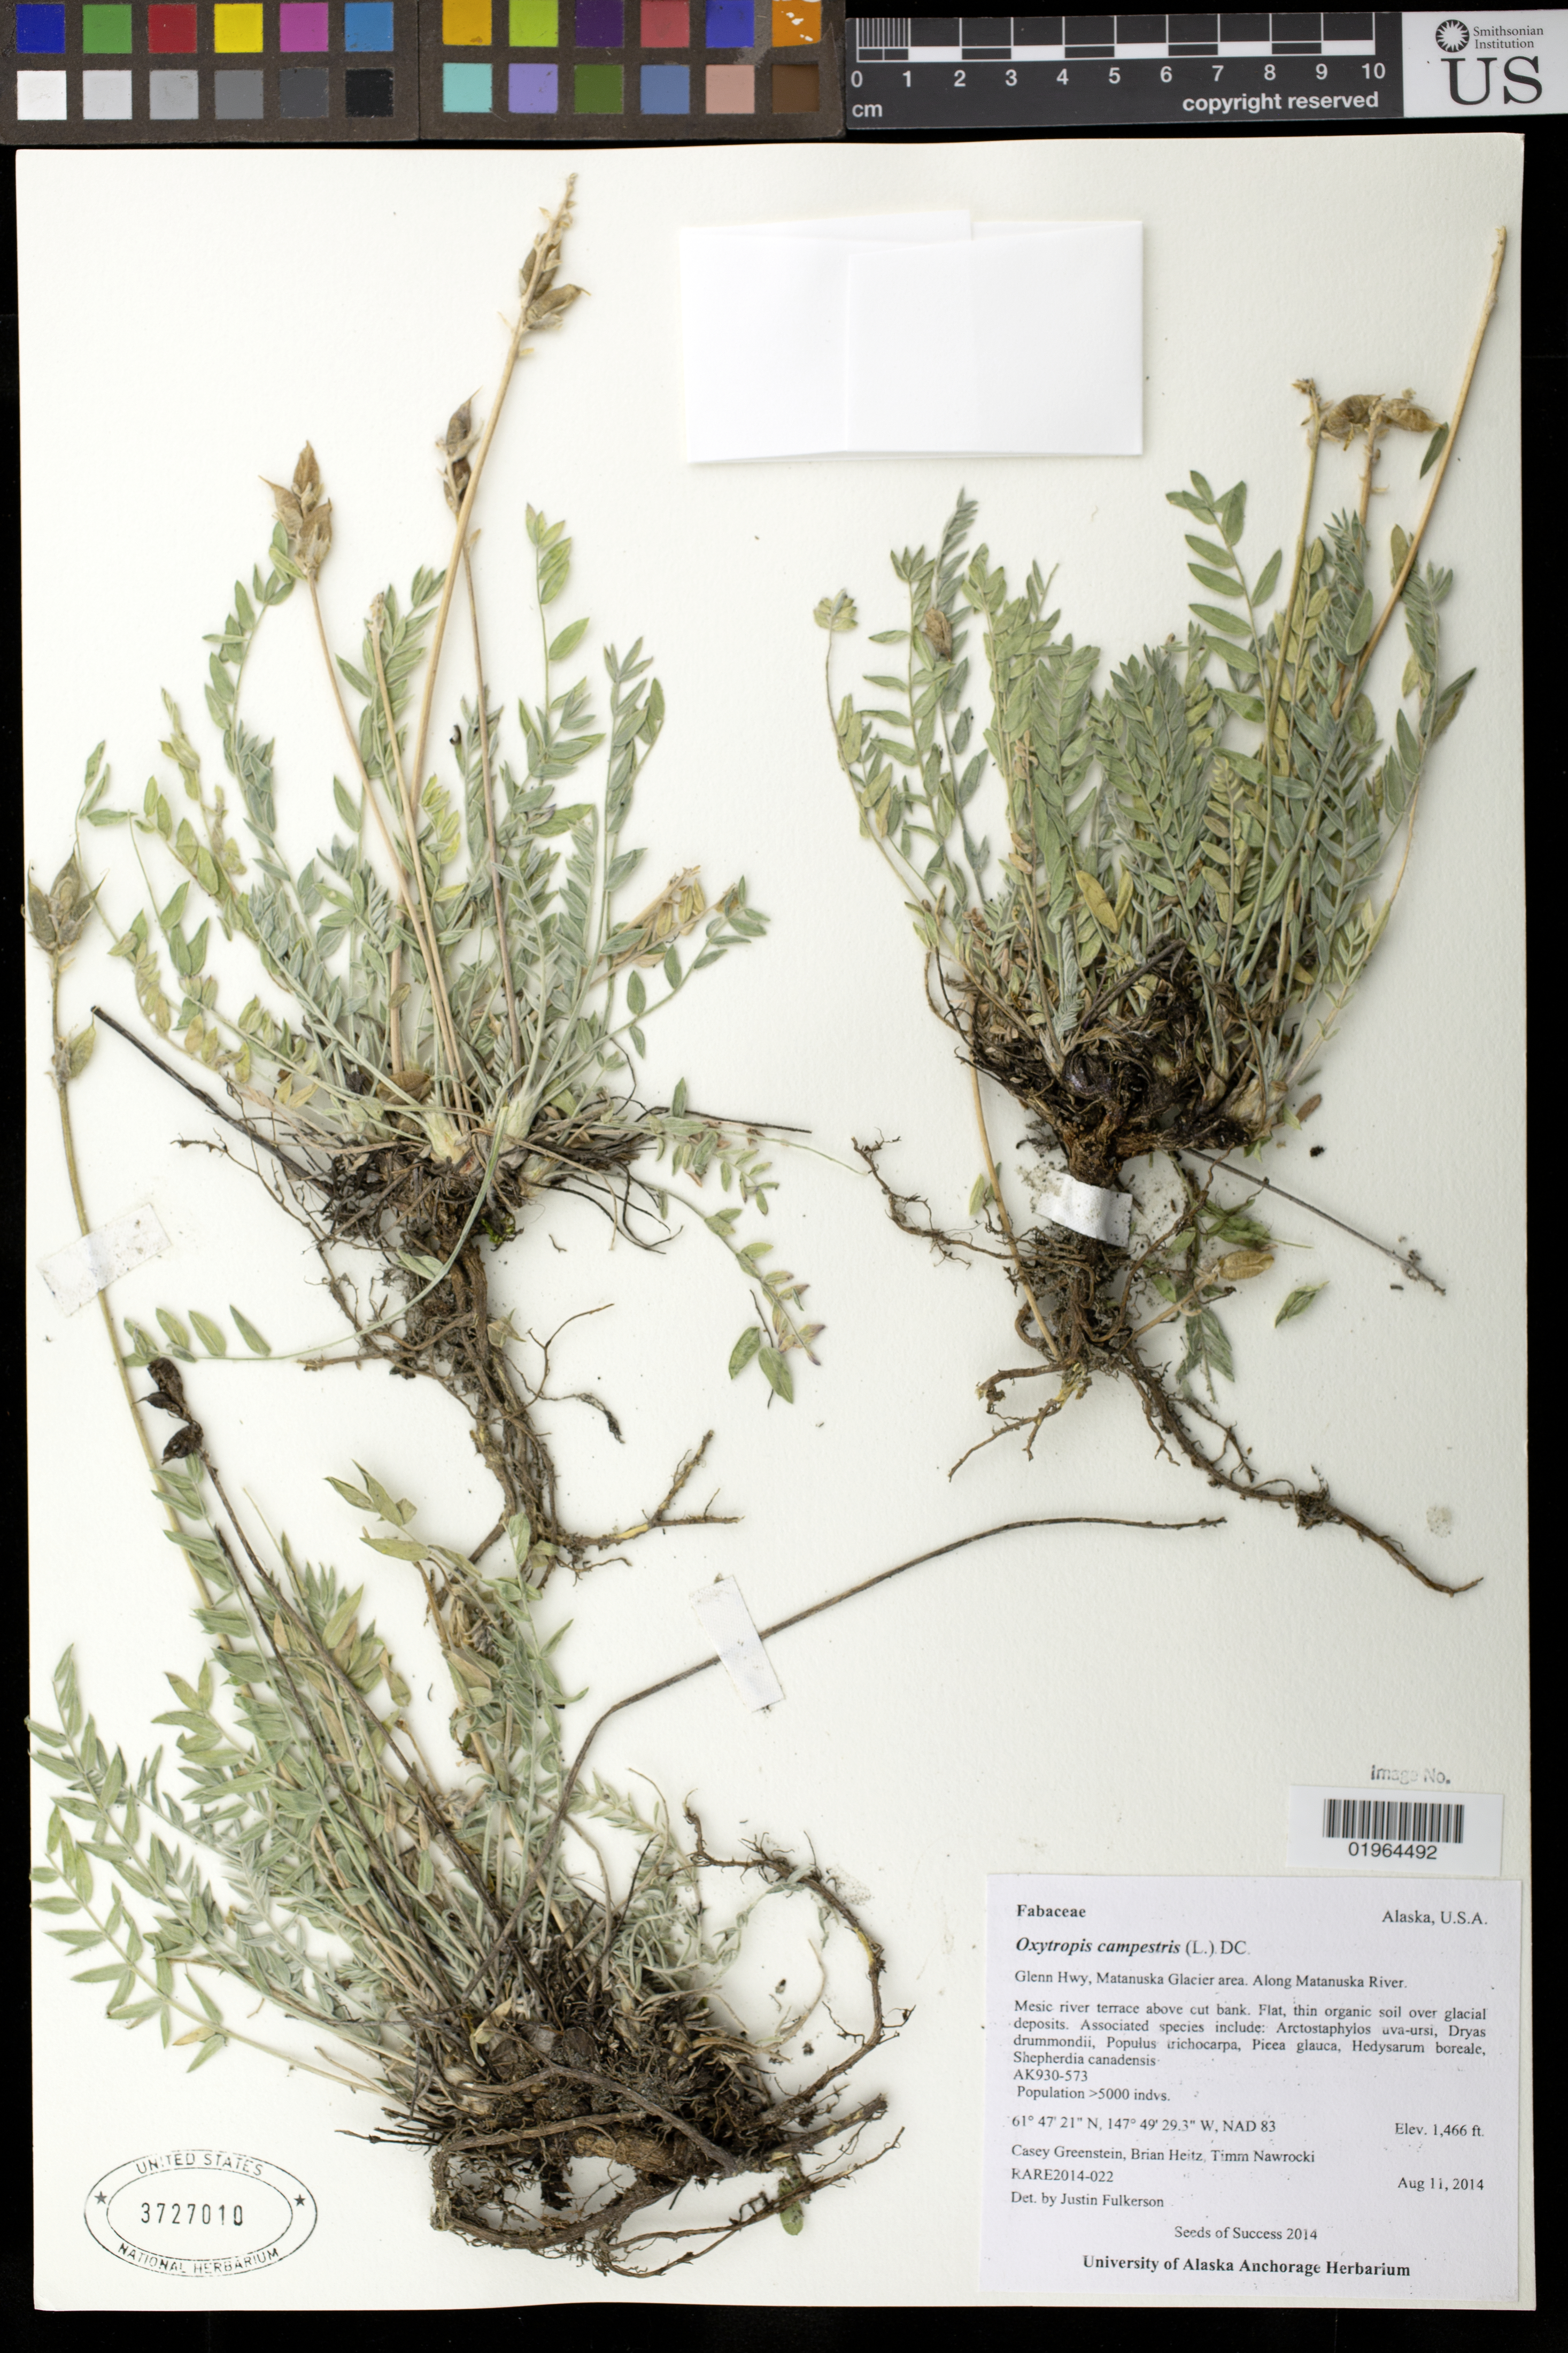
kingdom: Plantae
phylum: Tracheophyta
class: Magnoliopsida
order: Fabales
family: Fabaceae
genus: Oxytropis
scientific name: Oxytropis campestris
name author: (L.) DC.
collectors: C. Greenstein, B. Heitz & T. Nawrocki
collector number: RARE2014-022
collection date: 2014-08-11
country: United States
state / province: Alaska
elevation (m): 447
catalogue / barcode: US 3727010